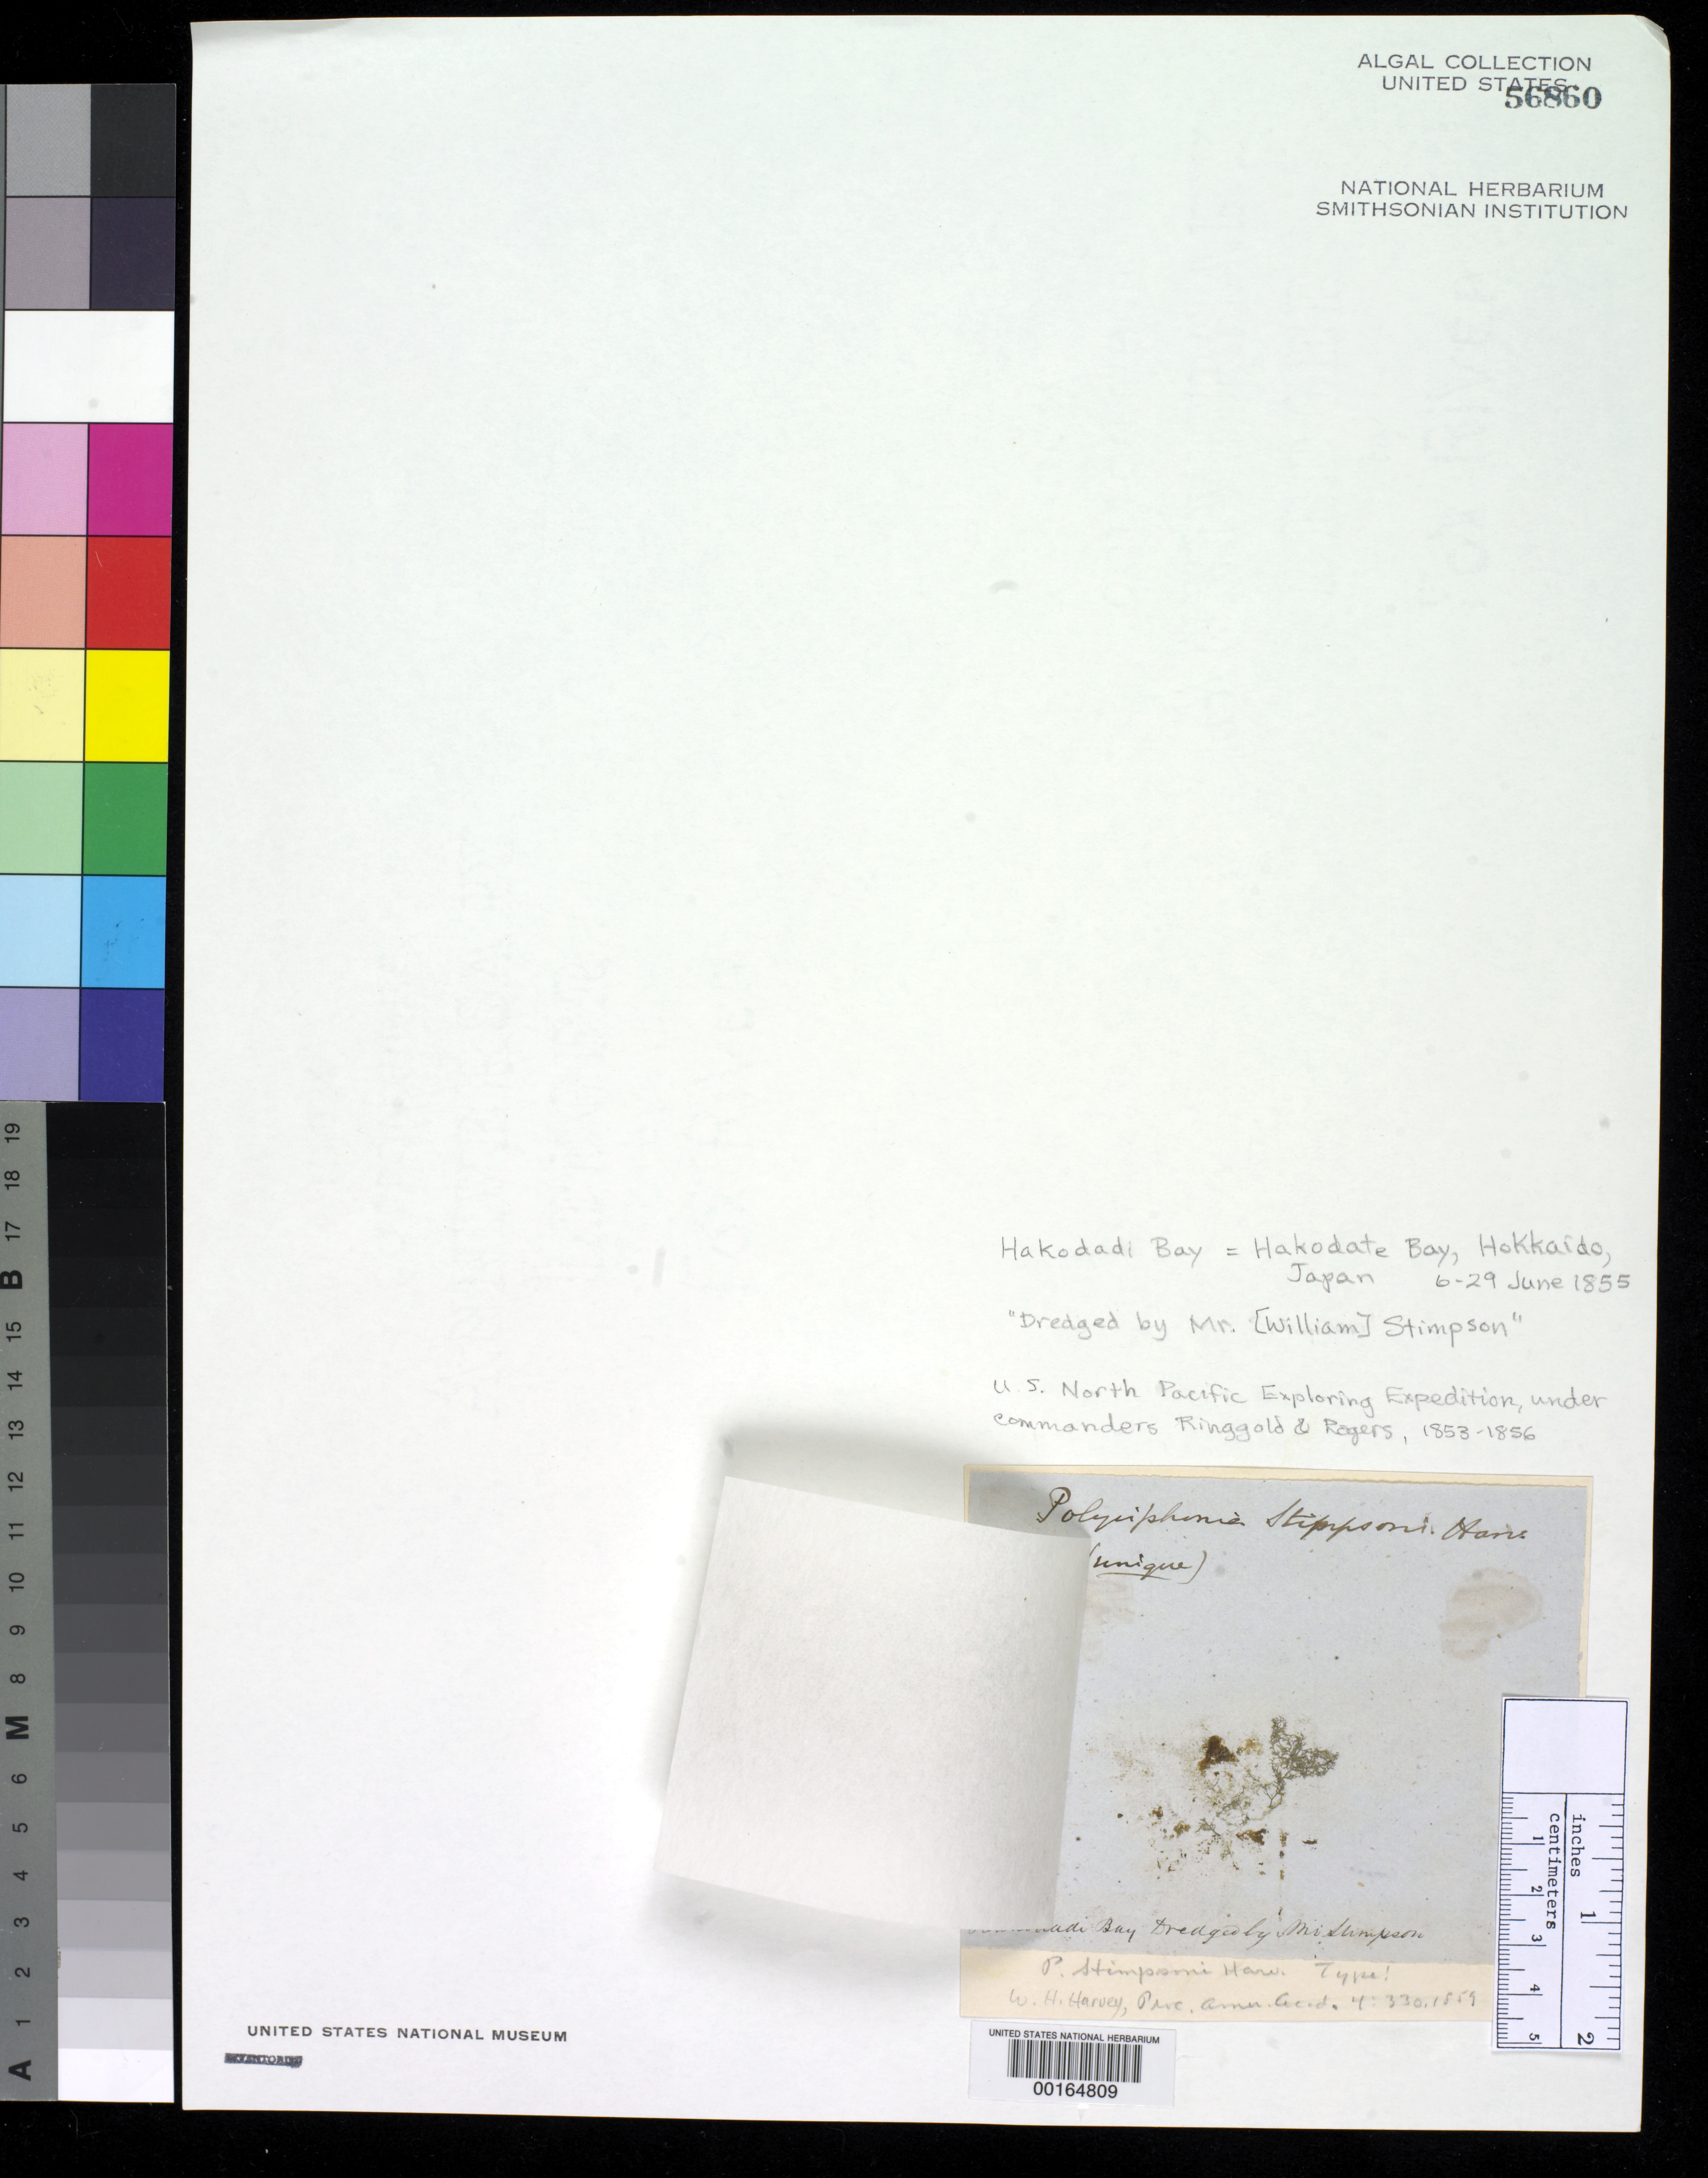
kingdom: Plantae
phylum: Rhodophyta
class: Florideophyceae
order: Ceramiales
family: Rhodomelaceae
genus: Polysiphonia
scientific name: Polysiphonia stimpsoni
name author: Harv.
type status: Isotype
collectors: C. Wright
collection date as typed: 06 Jun 1855 to 29 Jun 1855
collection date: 1855-06-06/1855-06-29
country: Japan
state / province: Hokkaido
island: Hokkaido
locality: Hakodate Bay (Hakodadi Bay).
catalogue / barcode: US 56860